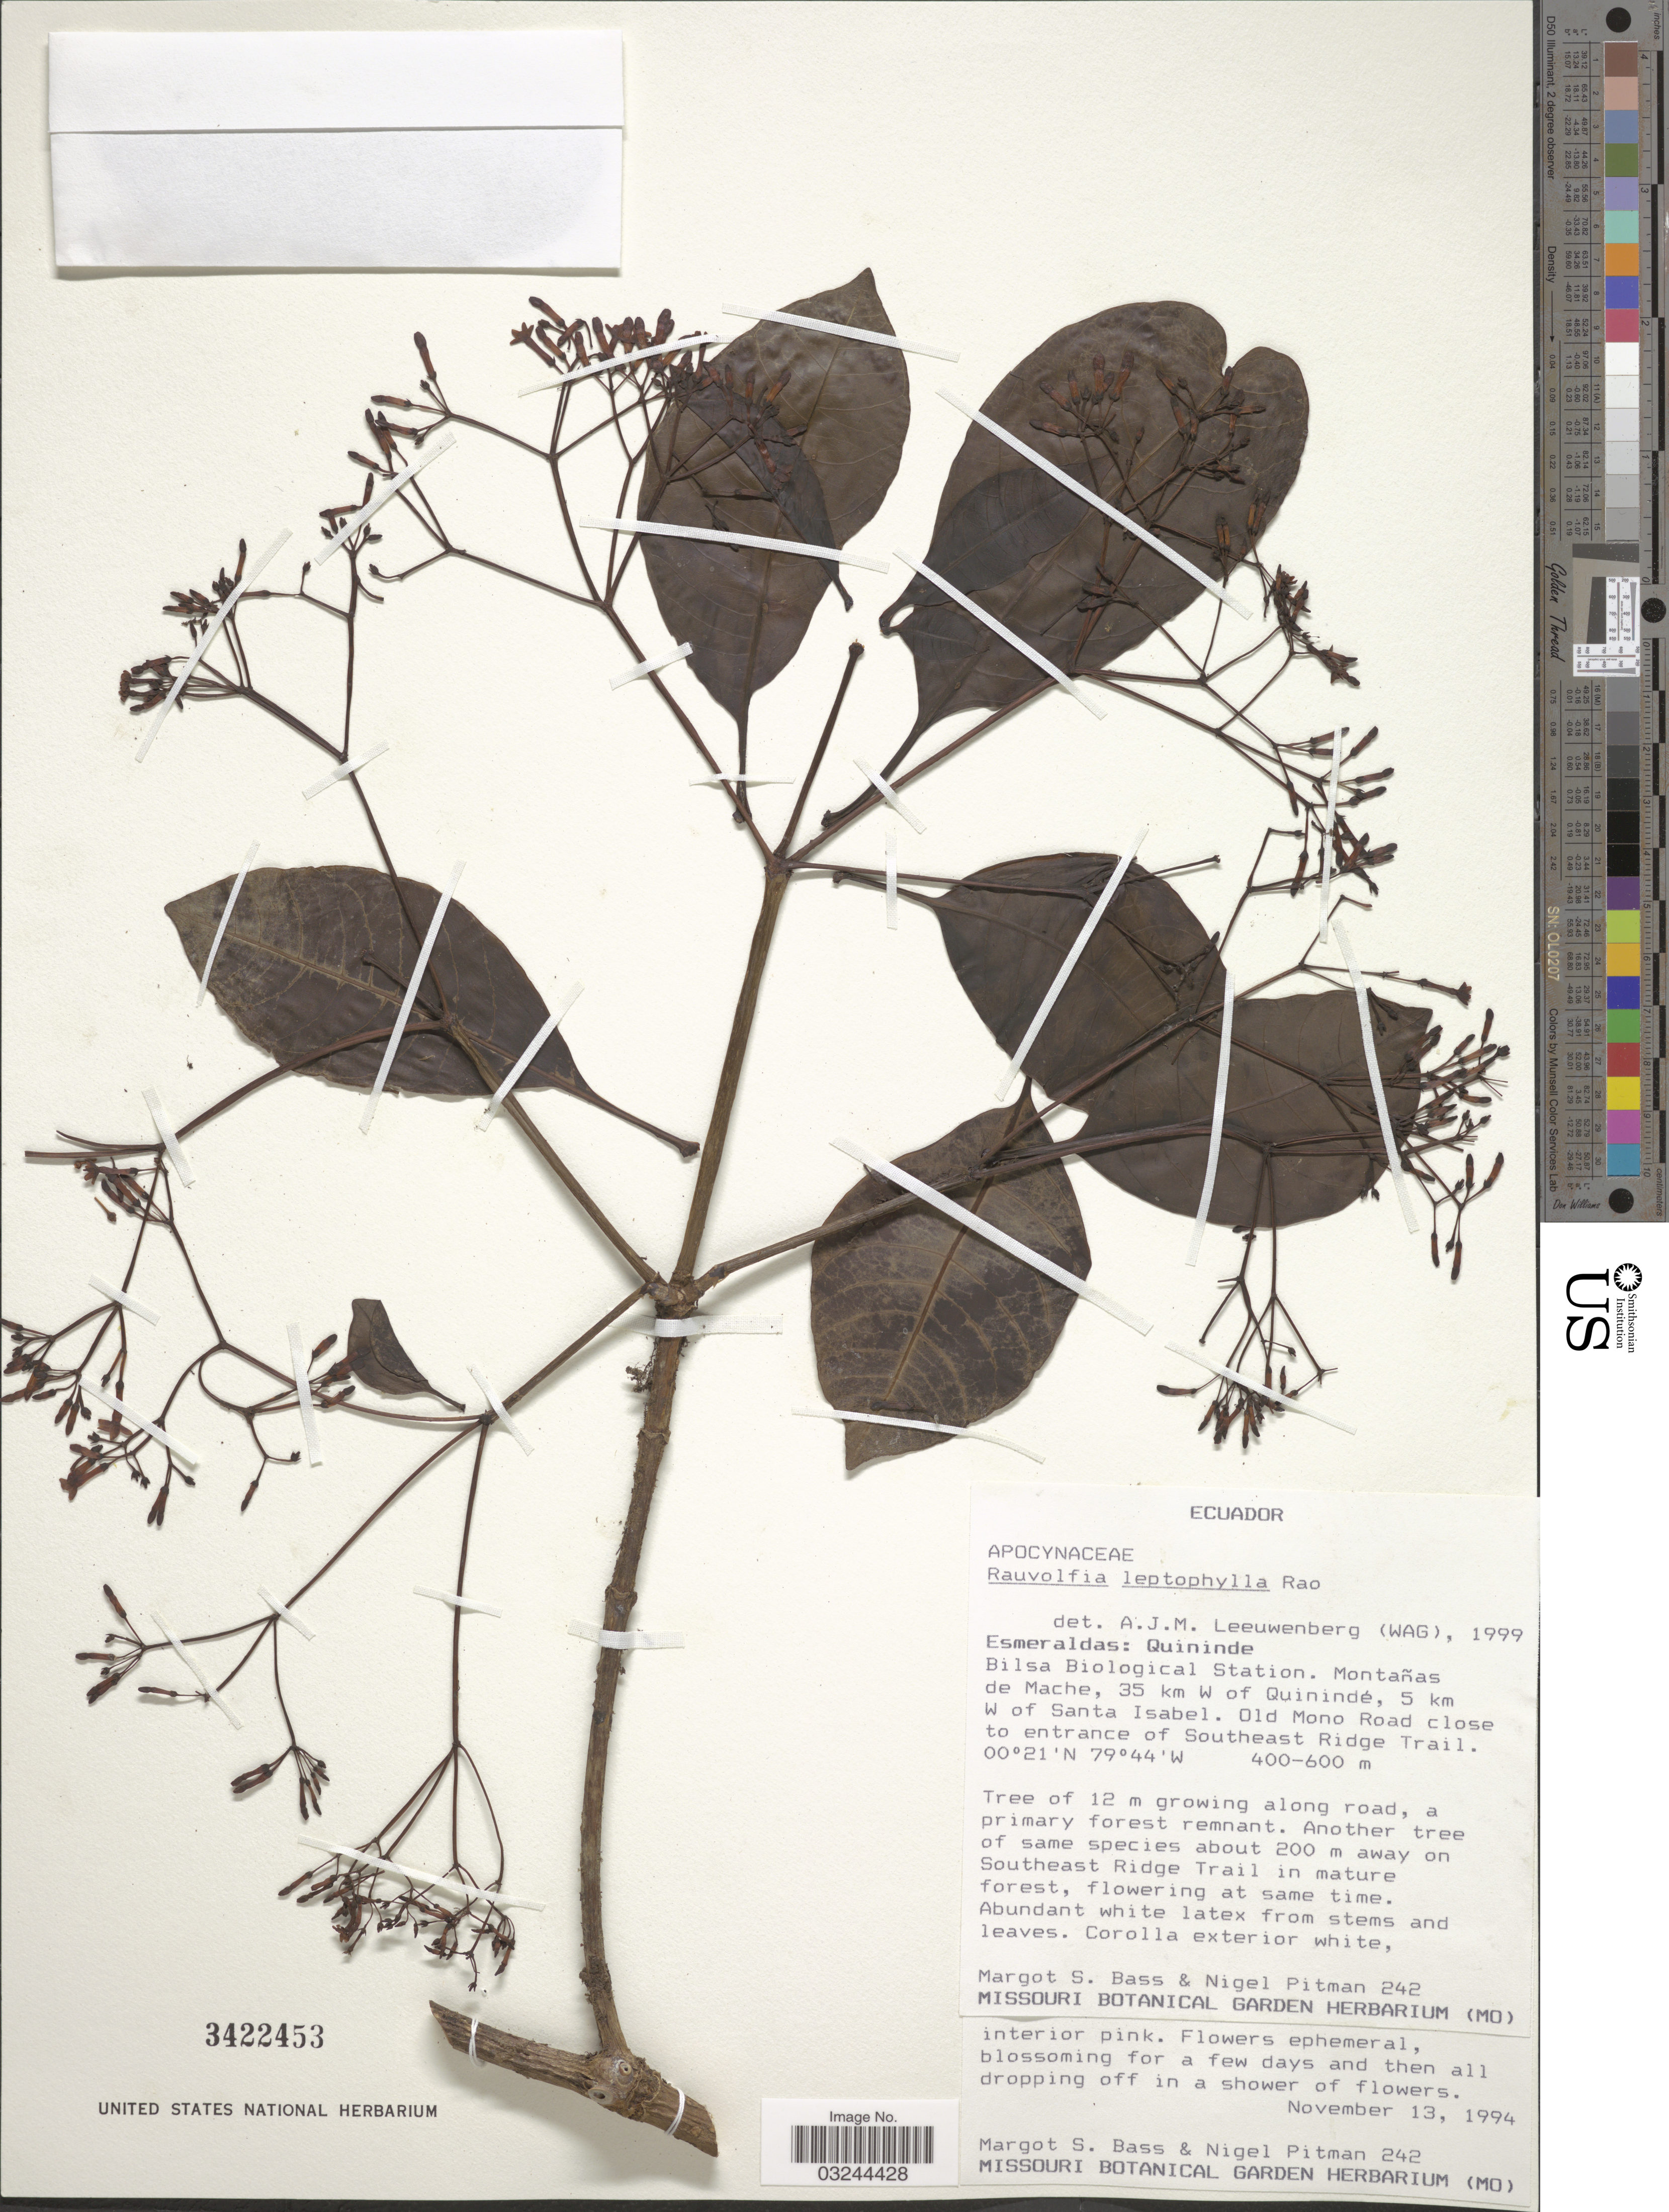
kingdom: Plantae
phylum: Tracheophyta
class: Magnoliopsida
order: Gentianales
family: Apocynaceae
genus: Rauvolfia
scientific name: Rauvolfia leptophylla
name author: A.S. Rao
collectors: M. Bass & N. Pitman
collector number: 242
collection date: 1994-11-13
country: Ecuador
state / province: Esmeraldas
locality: Quininde, Bilsa Biological Station. Montañas de Mache, 35 km W of Quinindé, 5 km W of Santa Isabel. Old Mono Road close to entrance of Southeast Ridge Trail.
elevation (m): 400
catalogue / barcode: US 3422453